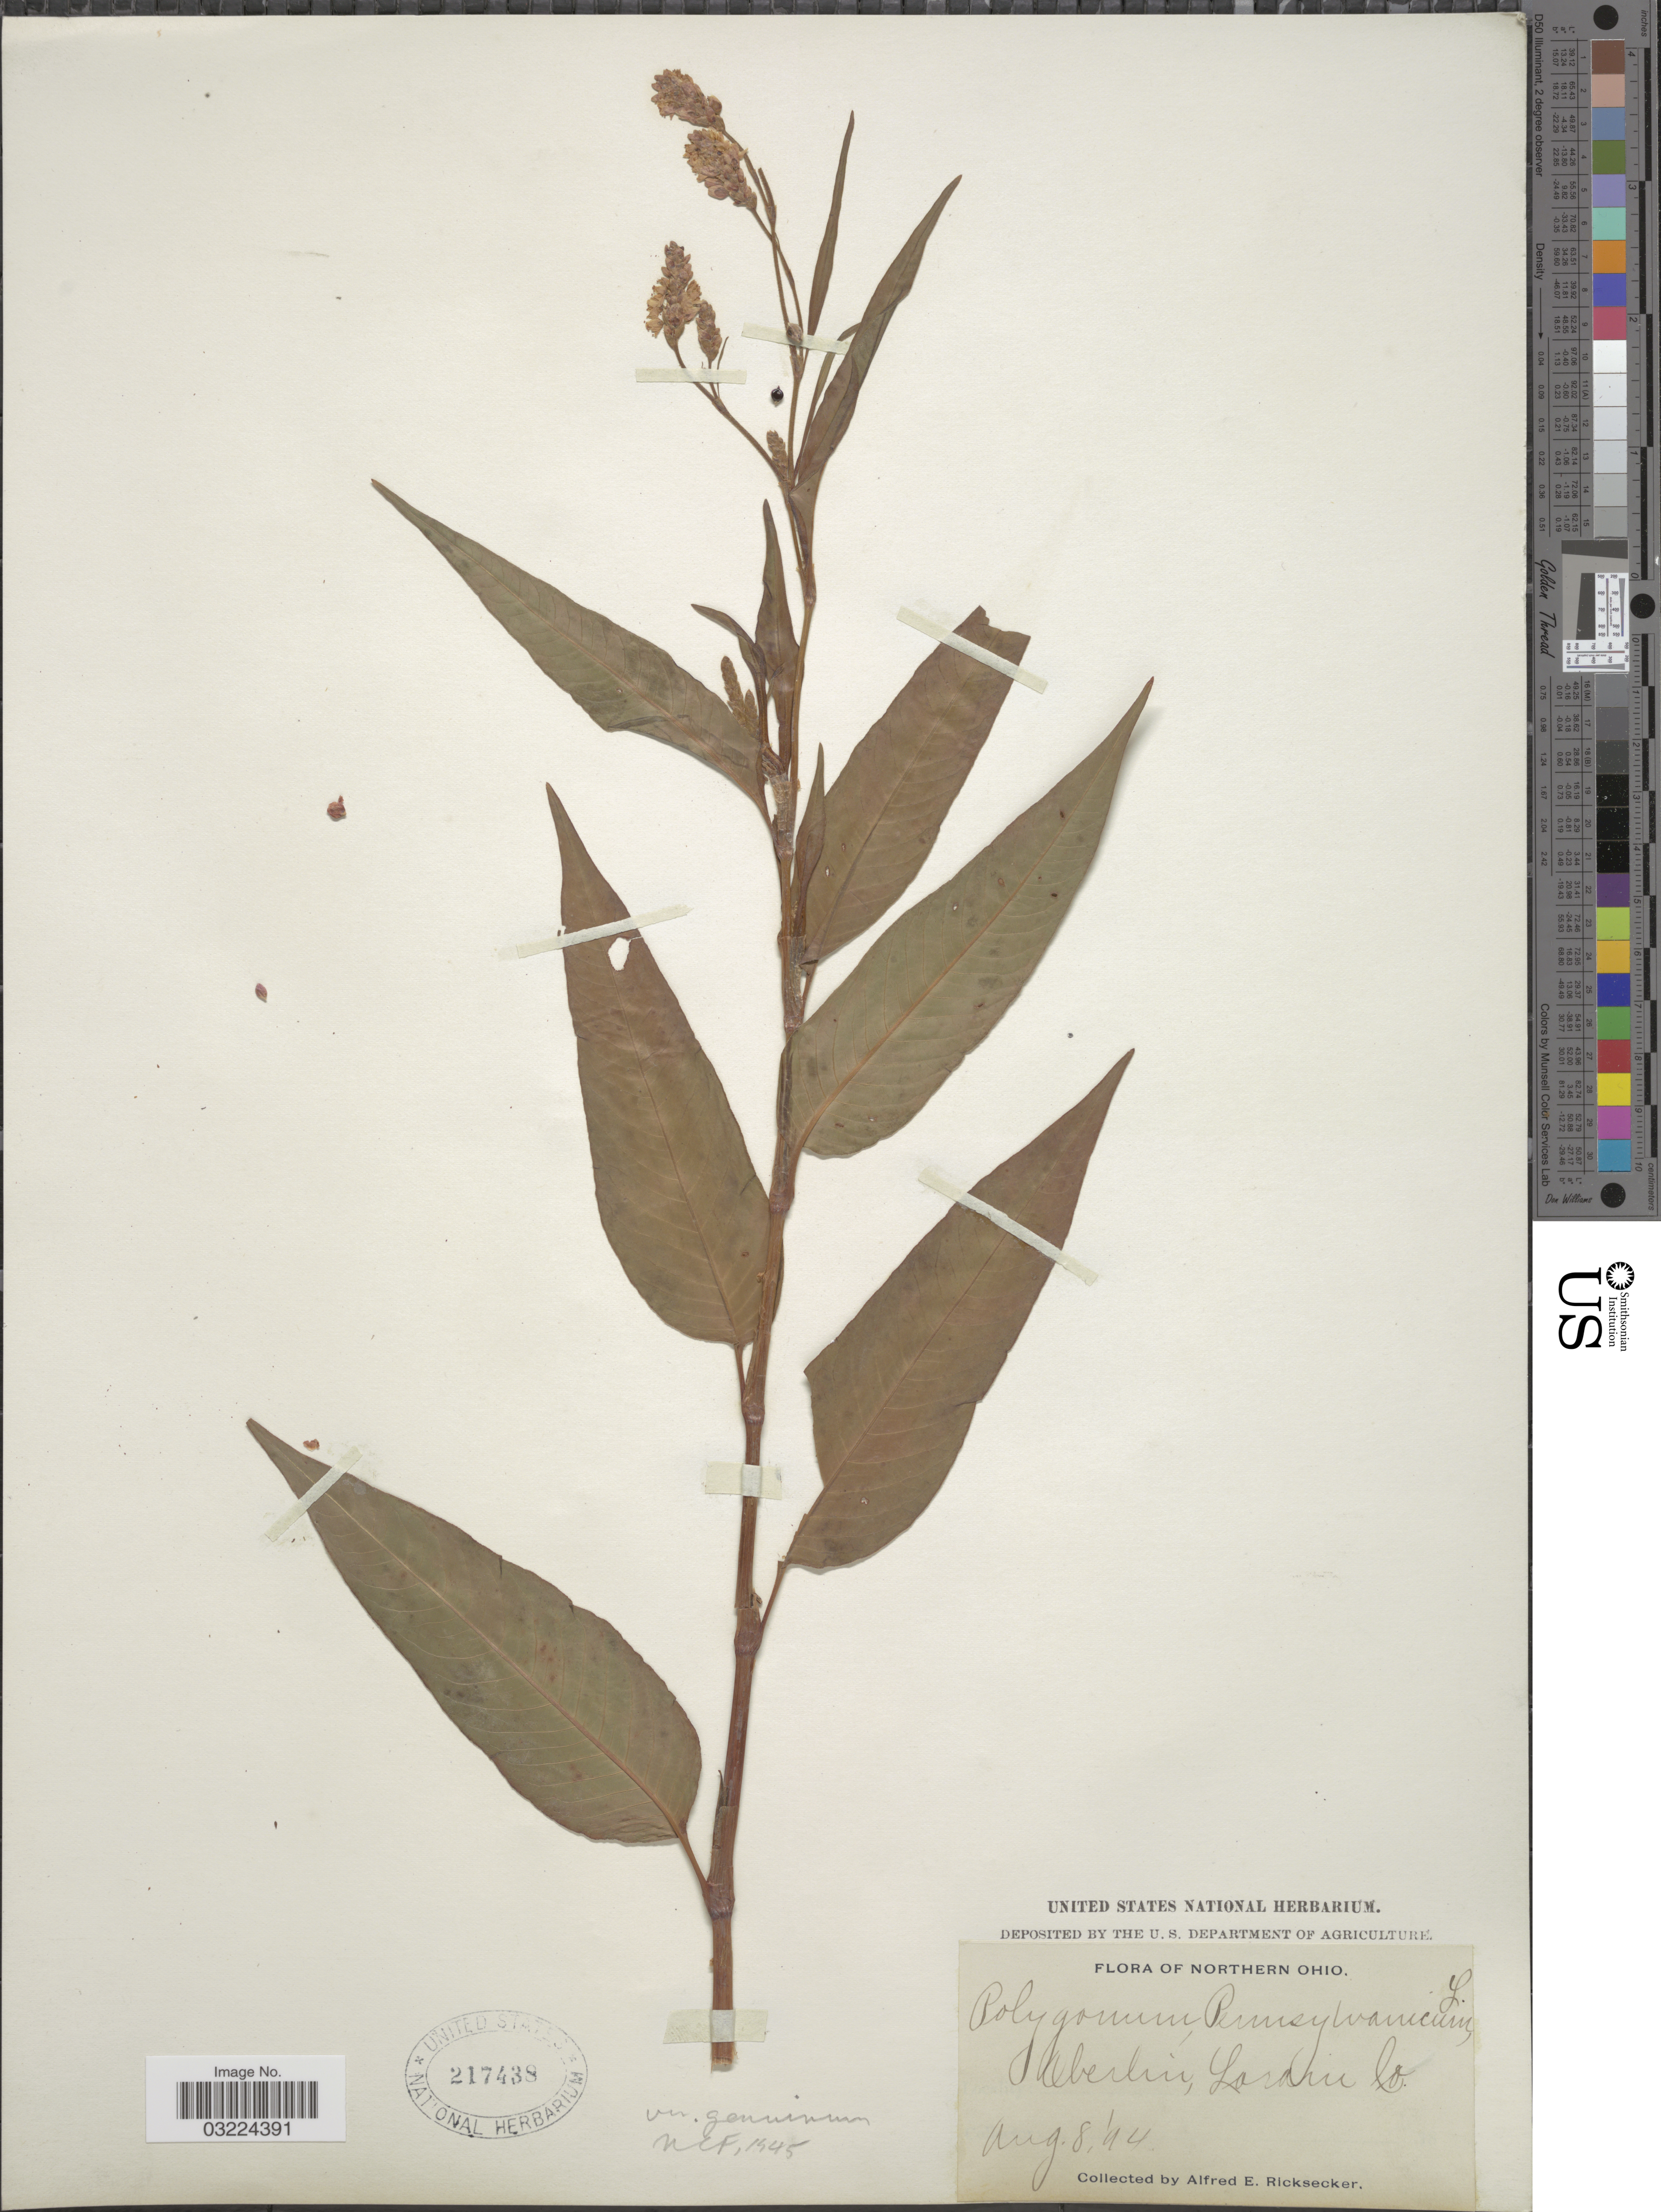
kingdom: Plantae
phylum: Tracheophyta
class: Magnoliopsida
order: Caryophyllales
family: Polygonaceae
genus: Persicaria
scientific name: Persicaria pensylvanica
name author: (L.) M. Gómez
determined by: Atha, D. E.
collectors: A. E. Ricksecker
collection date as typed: Transcribed d/m/y: 8/8/94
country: United States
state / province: Ohio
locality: Northern Ohio. Oberlin, Lorain Co.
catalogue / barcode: US 217438